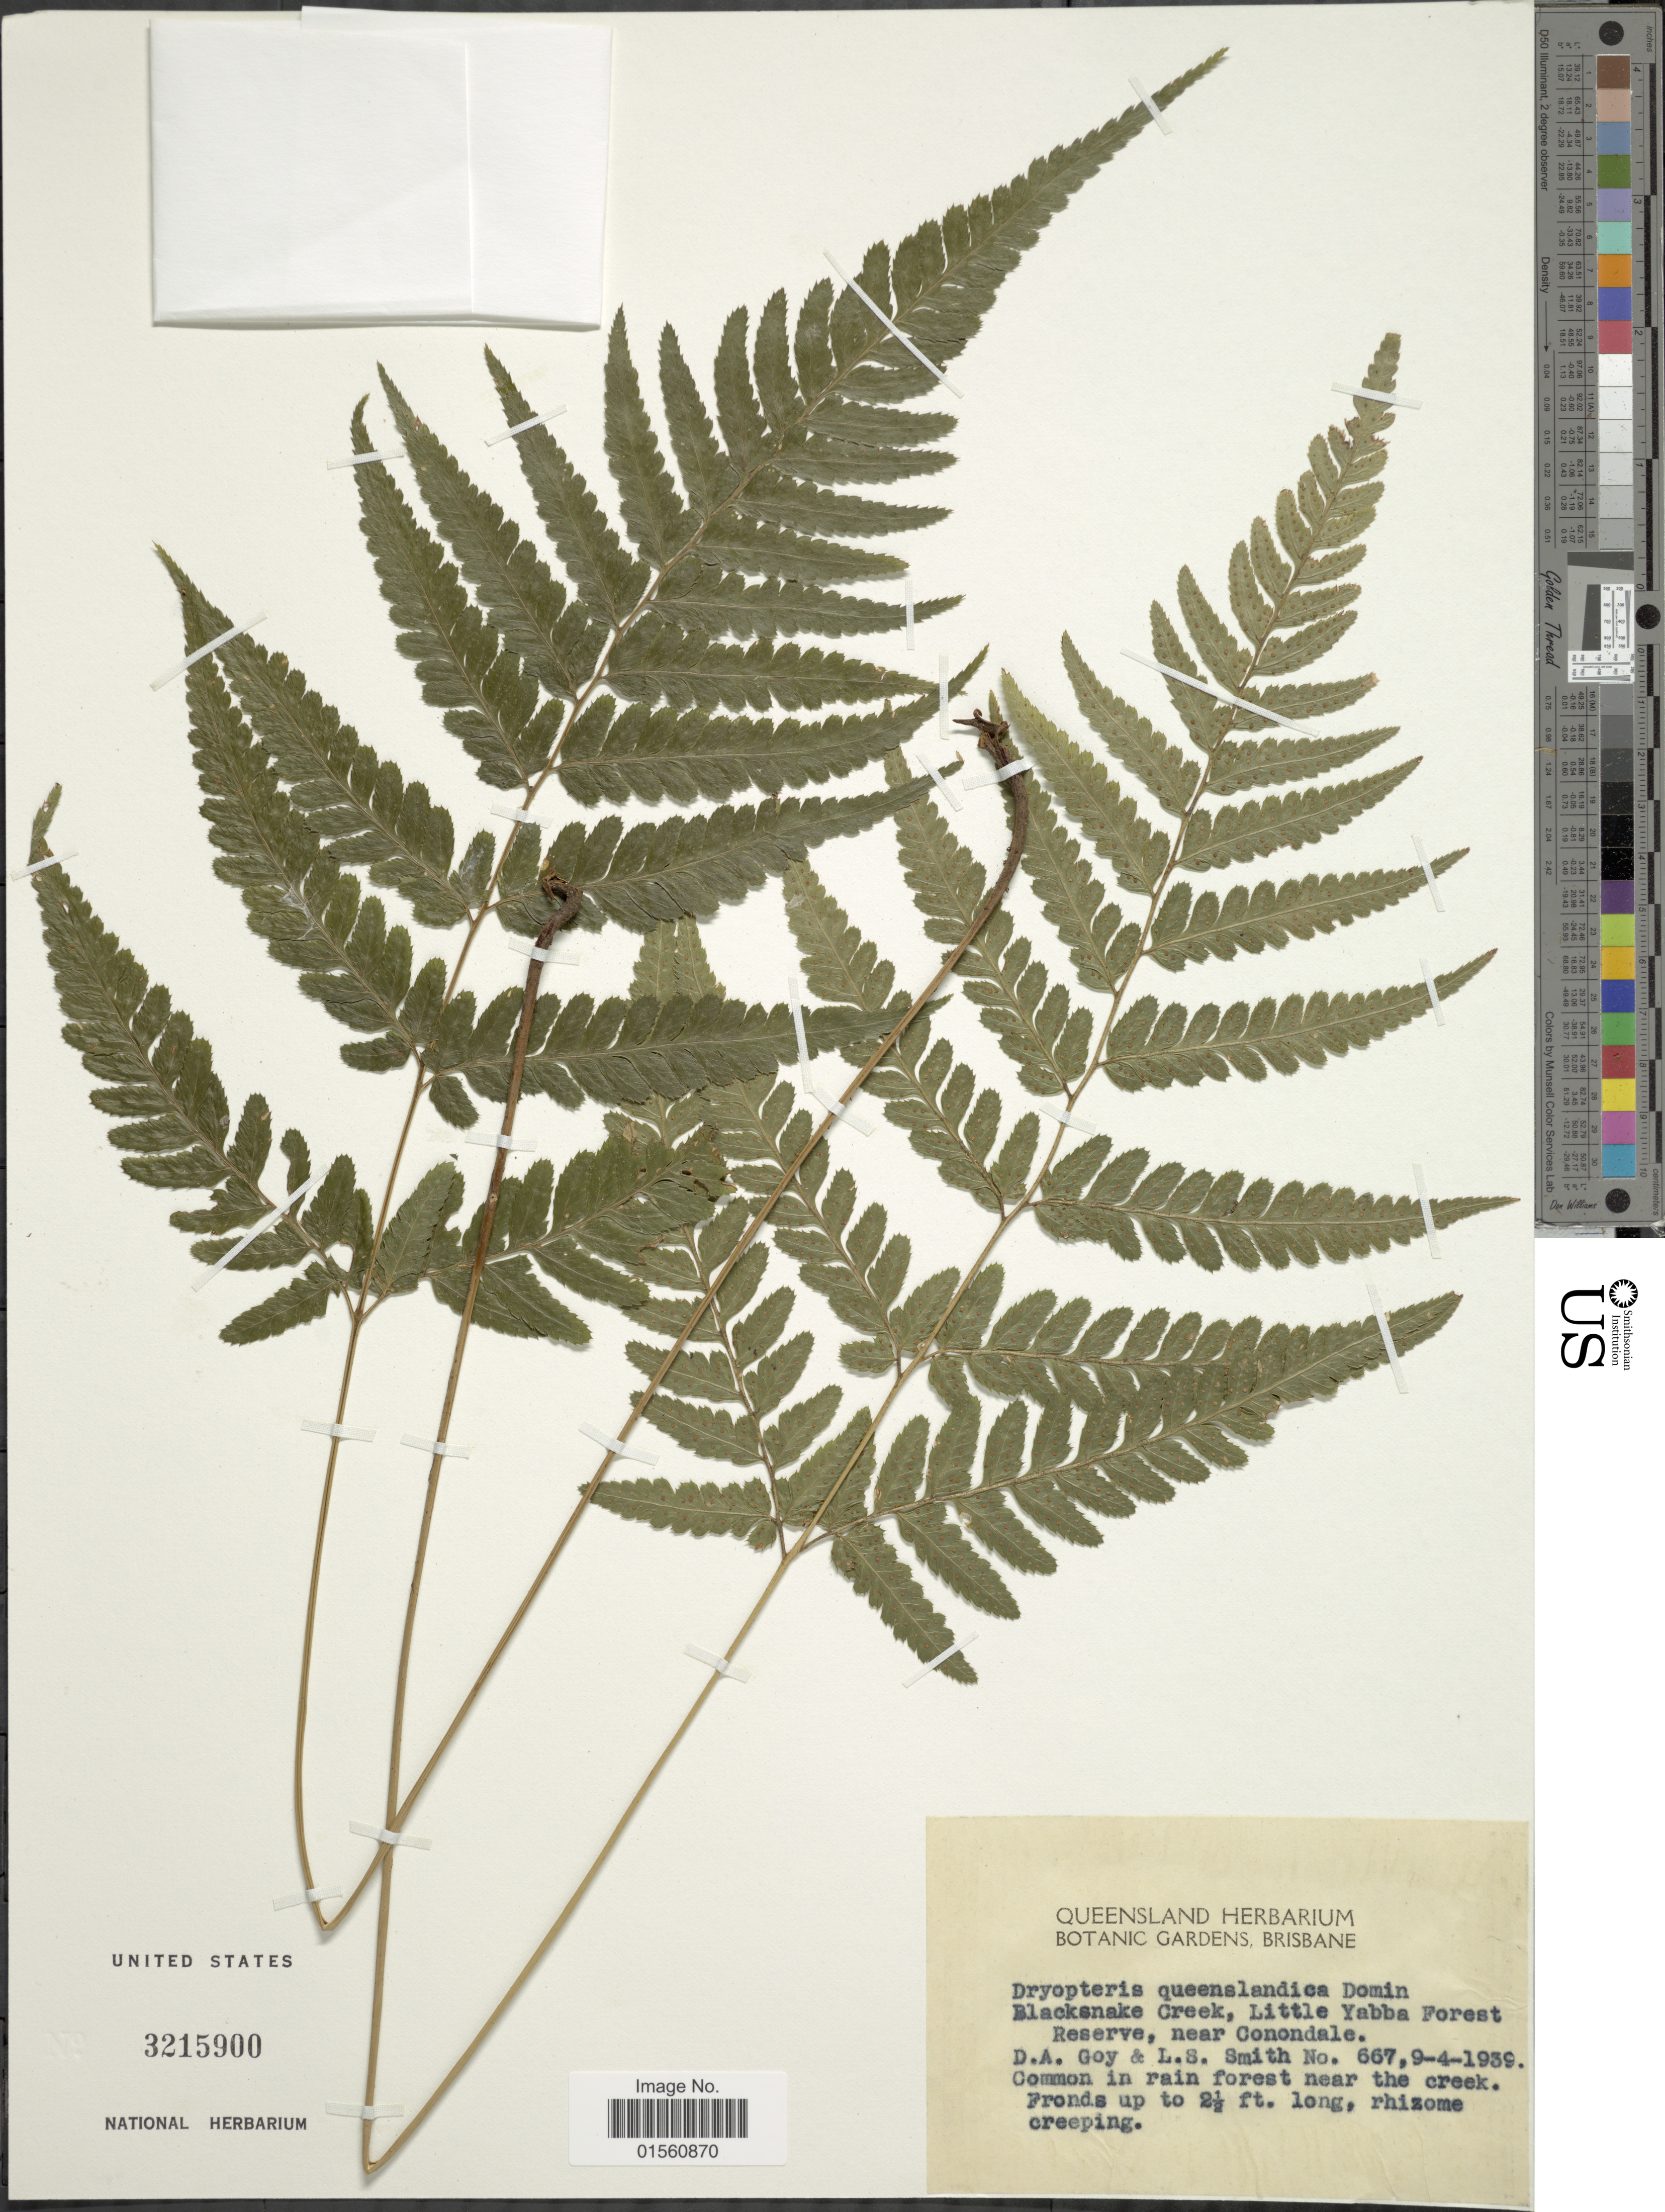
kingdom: Plantae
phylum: Tracheophyta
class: Polypodiopsida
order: Polypodiales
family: Dryopteridaceae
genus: Lastreopsis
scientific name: Lastreopsis munita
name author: (Kunze ex Mett.) Tindale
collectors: D. Goy & L. Smith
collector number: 667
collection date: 1939-04-09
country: Australia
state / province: Queensland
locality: Blacksnake Creek, Little Yabba Forest Reserve, near Conondale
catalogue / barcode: US 3215900